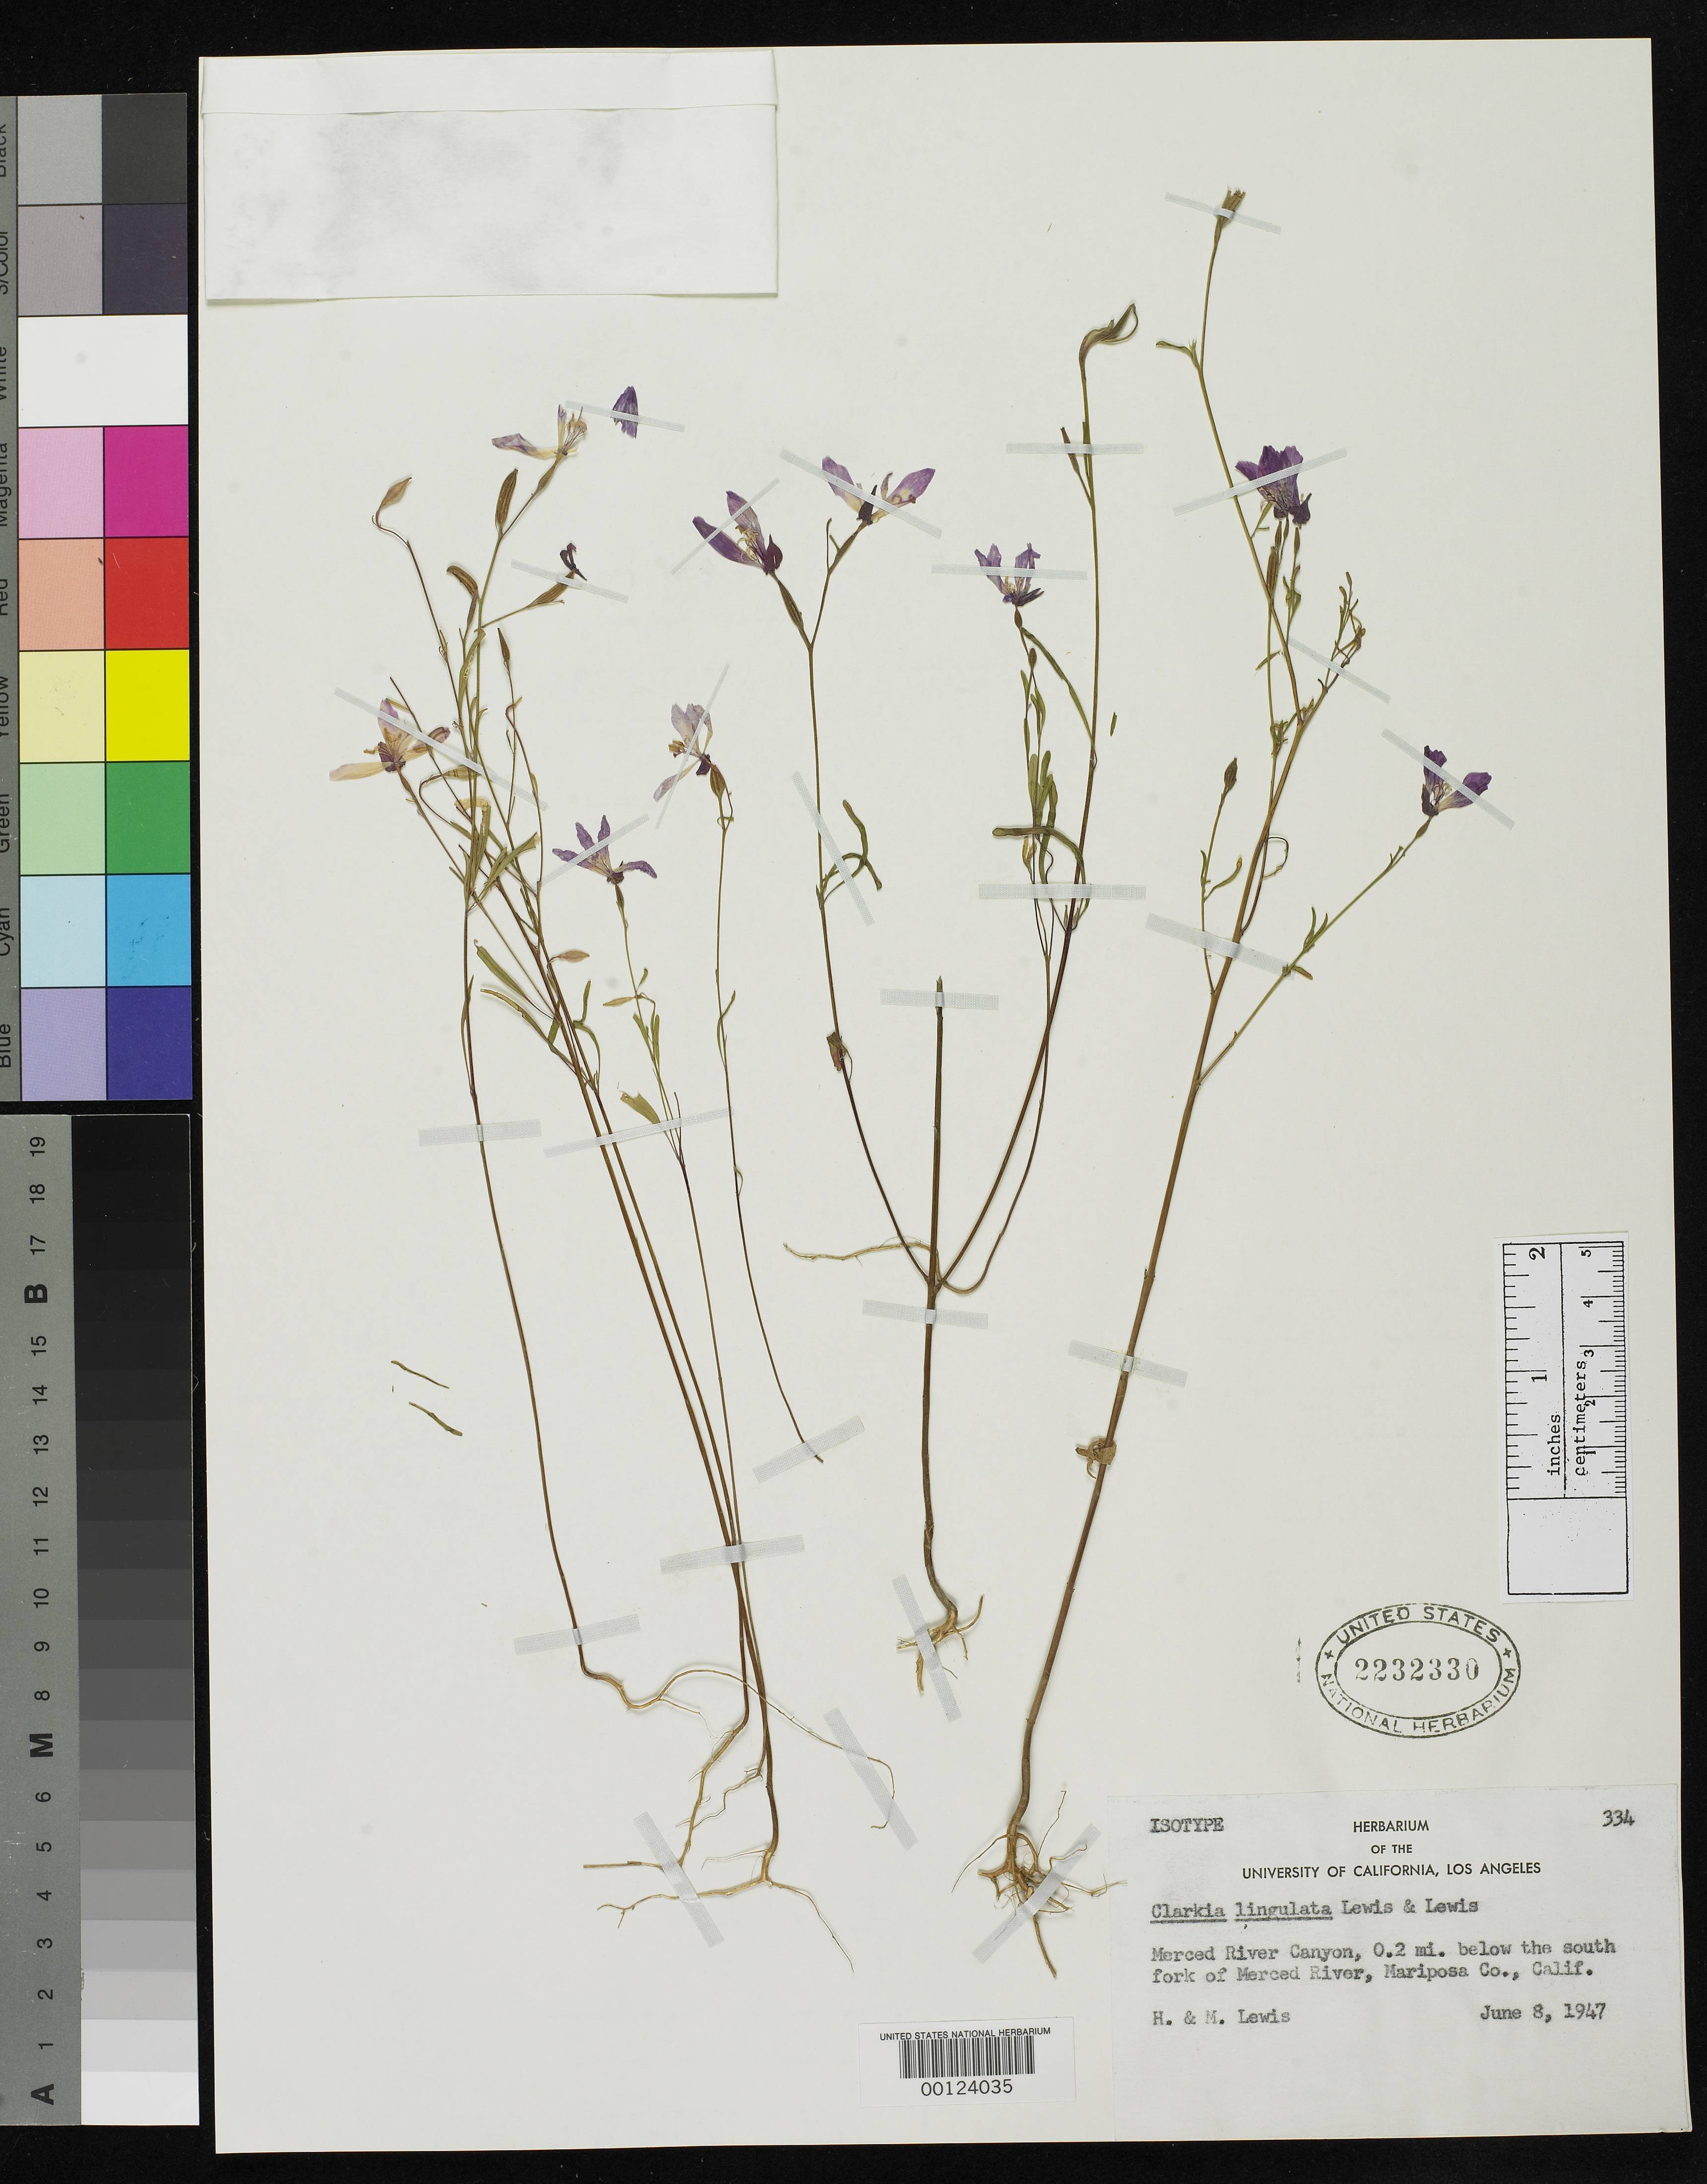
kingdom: Plantae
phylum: Tracheophyta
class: Magnoliopsida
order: Myrtales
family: Onagraceae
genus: Clarkia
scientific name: Clarkia lingulata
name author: F. H. Lewis & M.E. Lewis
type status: Isotype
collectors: F. H. Lewis & M. E. Lewis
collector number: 334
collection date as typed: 08 Jun 1947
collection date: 1947-06-08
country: United States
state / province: California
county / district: Mariposa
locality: Merced River Canyon, 0.2 mi below S fork of Merced River.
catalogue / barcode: US 2232330